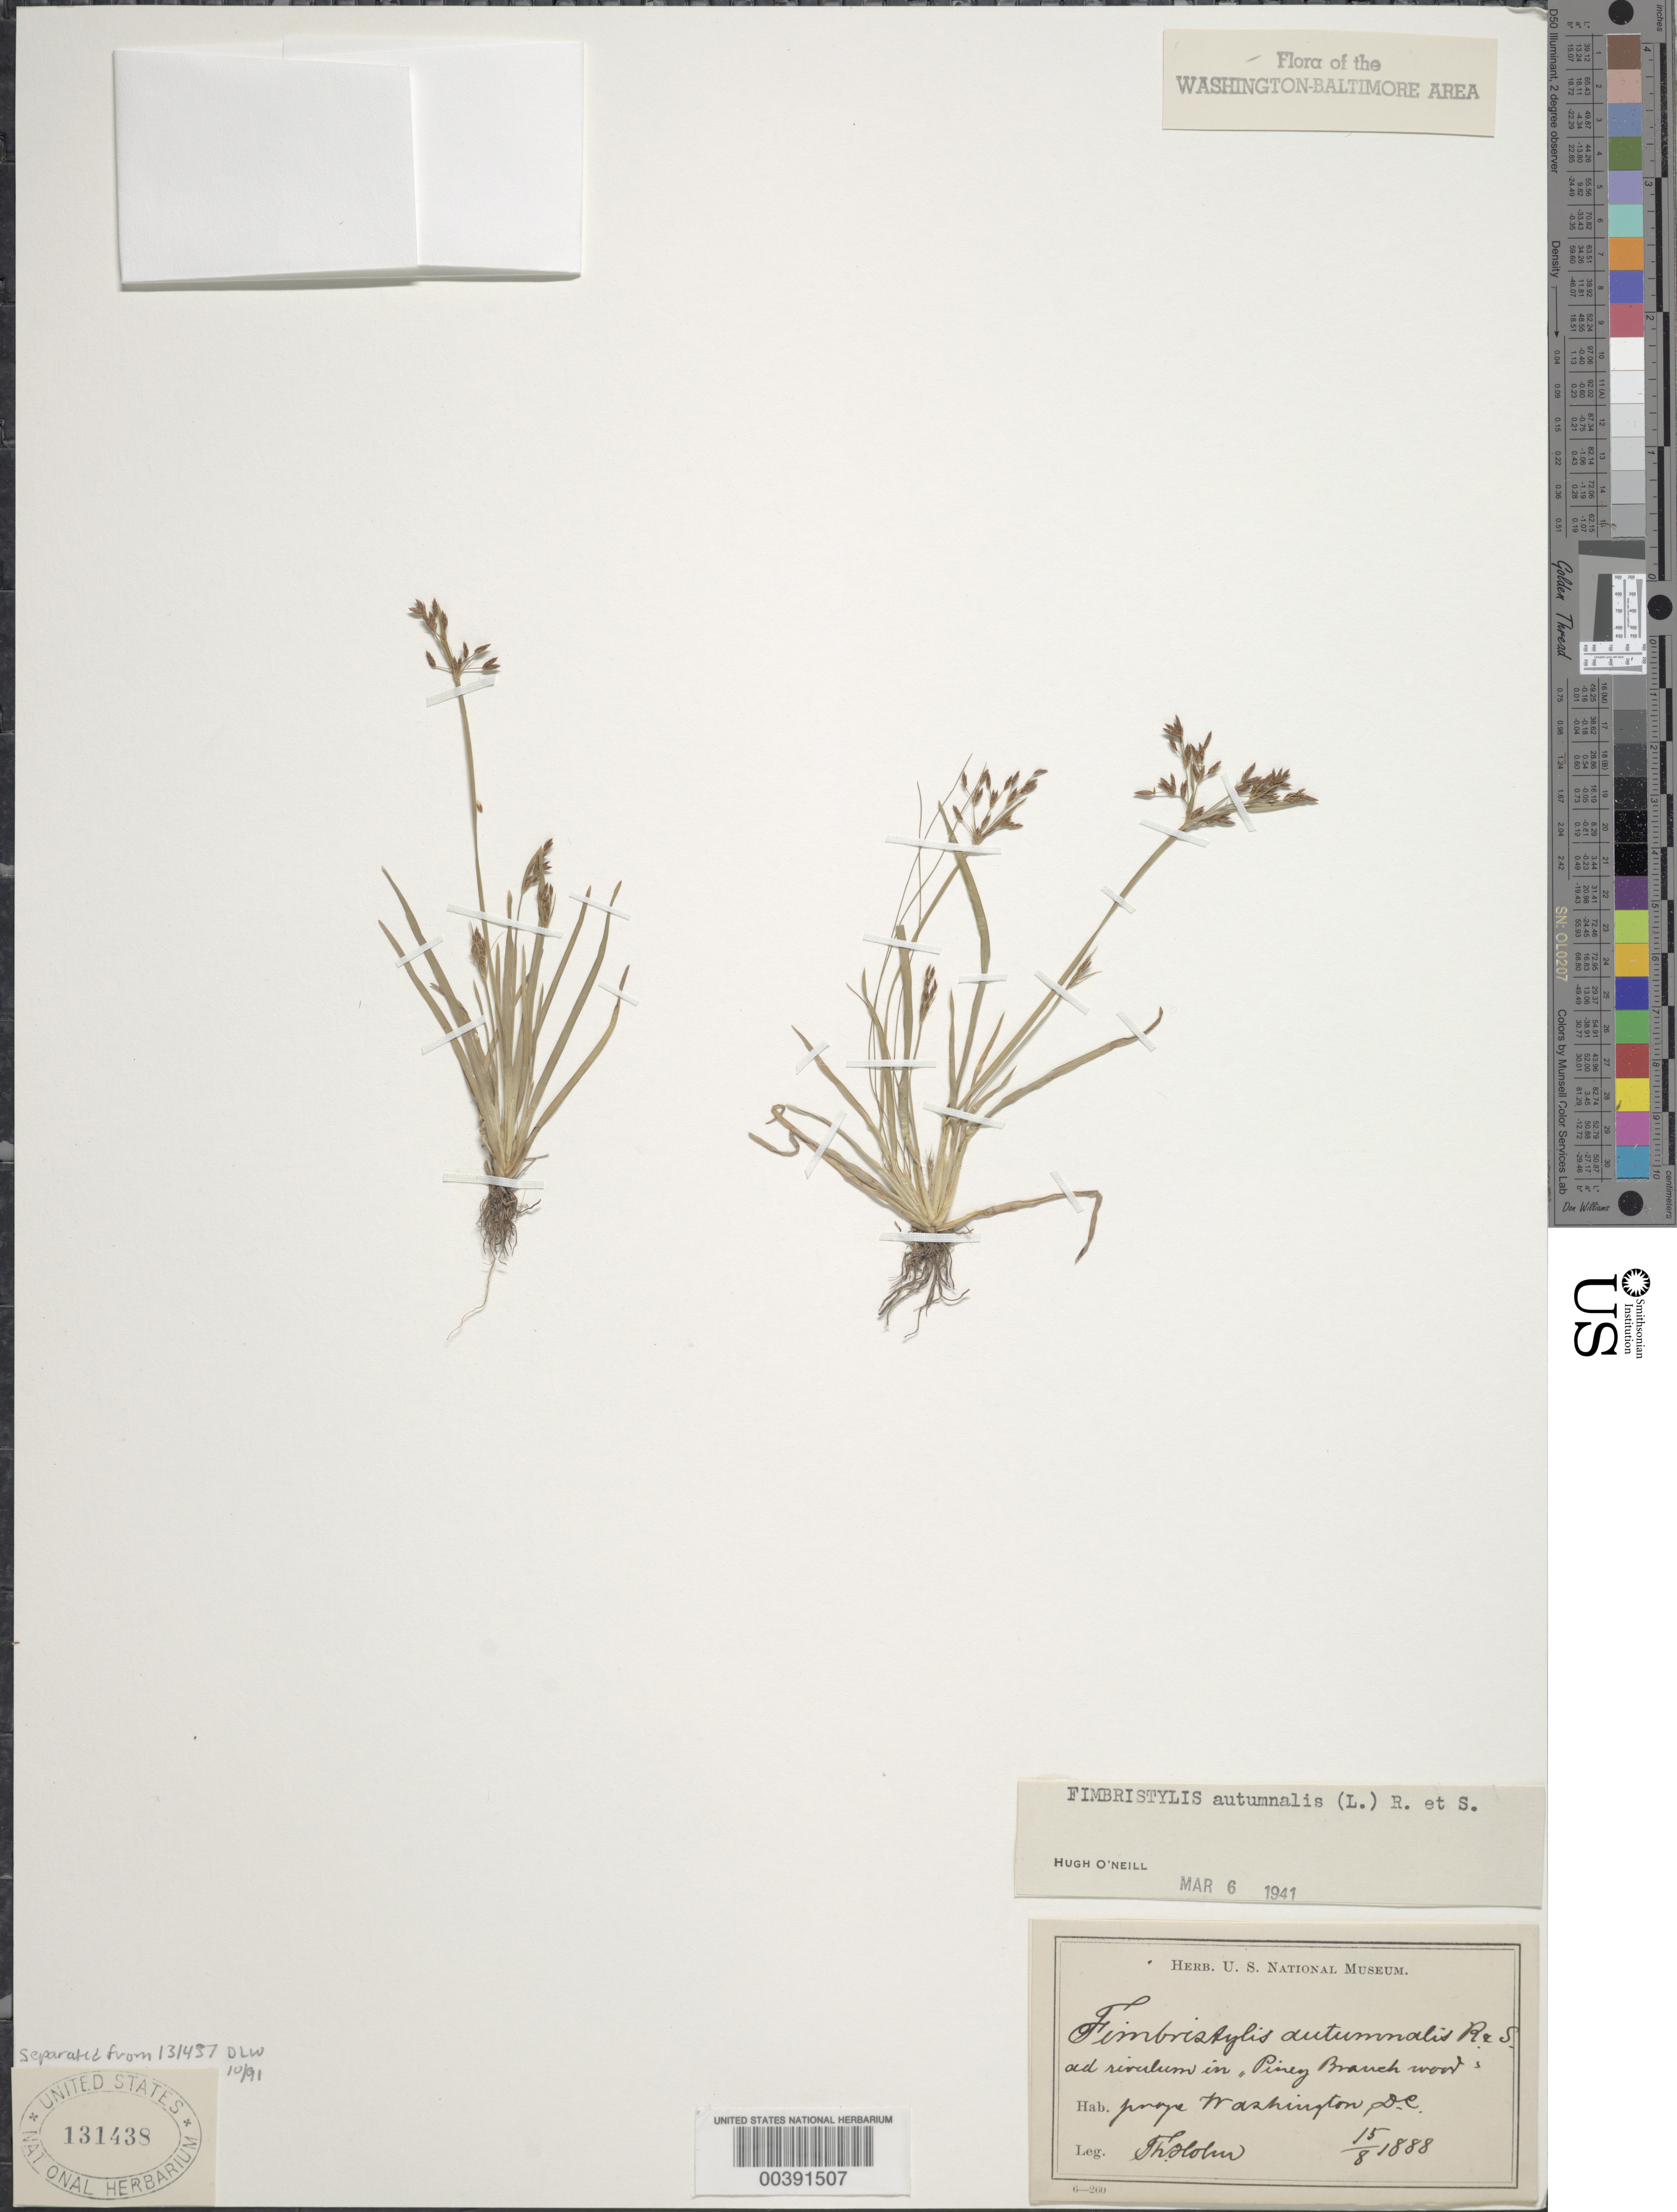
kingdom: Plantae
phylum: Tracheophyta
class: Liliopsida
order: Poales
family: Cyperaceae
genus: Fimbristylis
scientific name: Fimbristylis autumnalis (L.) Roem. & Schult.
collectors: T. Holm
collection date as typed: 15 Aug 1888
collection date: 1888-08-15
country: United States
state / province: District of Columbia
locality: Piney Branch Rock Creek Park & vicinity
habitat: Woods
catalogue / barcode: US 131438